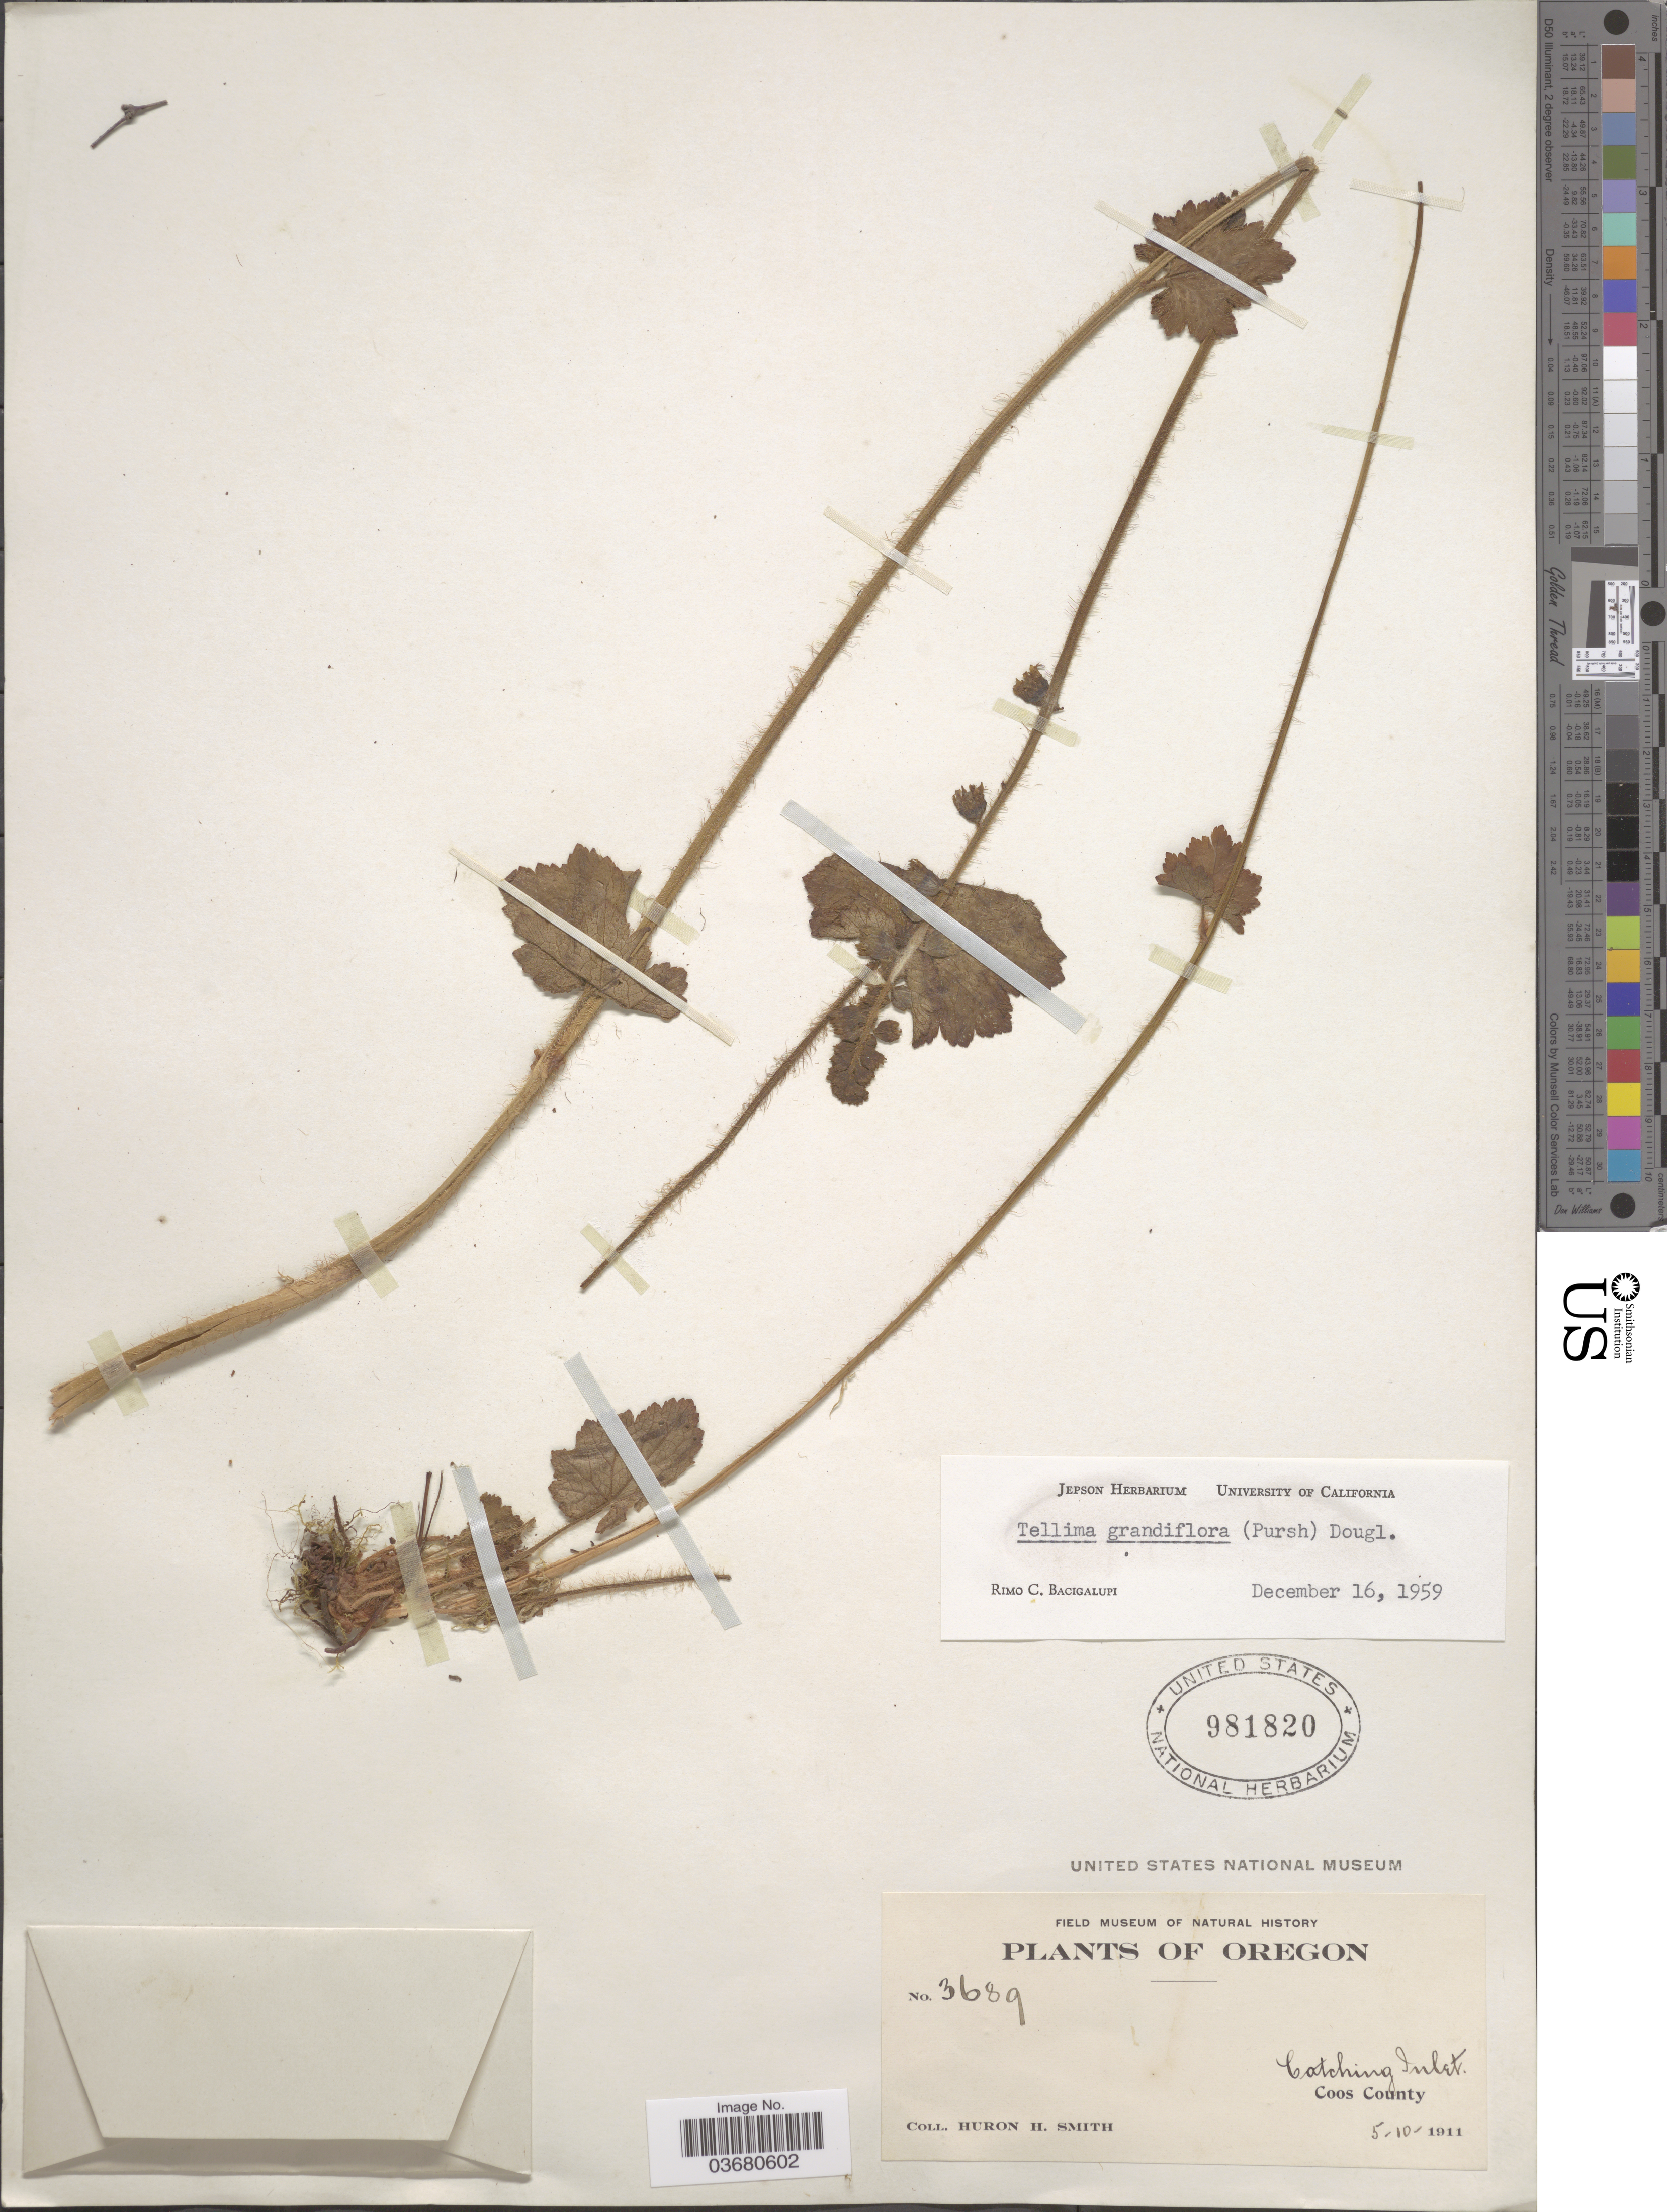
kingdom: Plantae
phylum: Tracheophyta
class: Magnoliopsida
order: Saxifragales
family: Saxifragaceae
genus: Tellima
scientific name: Tellima grandiflora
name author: (Pursh) Douglas ex Lindl.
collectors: Huron H. Smith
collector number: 3689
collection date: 1911-05-10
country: United States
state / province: Oregon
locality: Catching Inlet. Coos County.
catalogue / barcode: US 981820